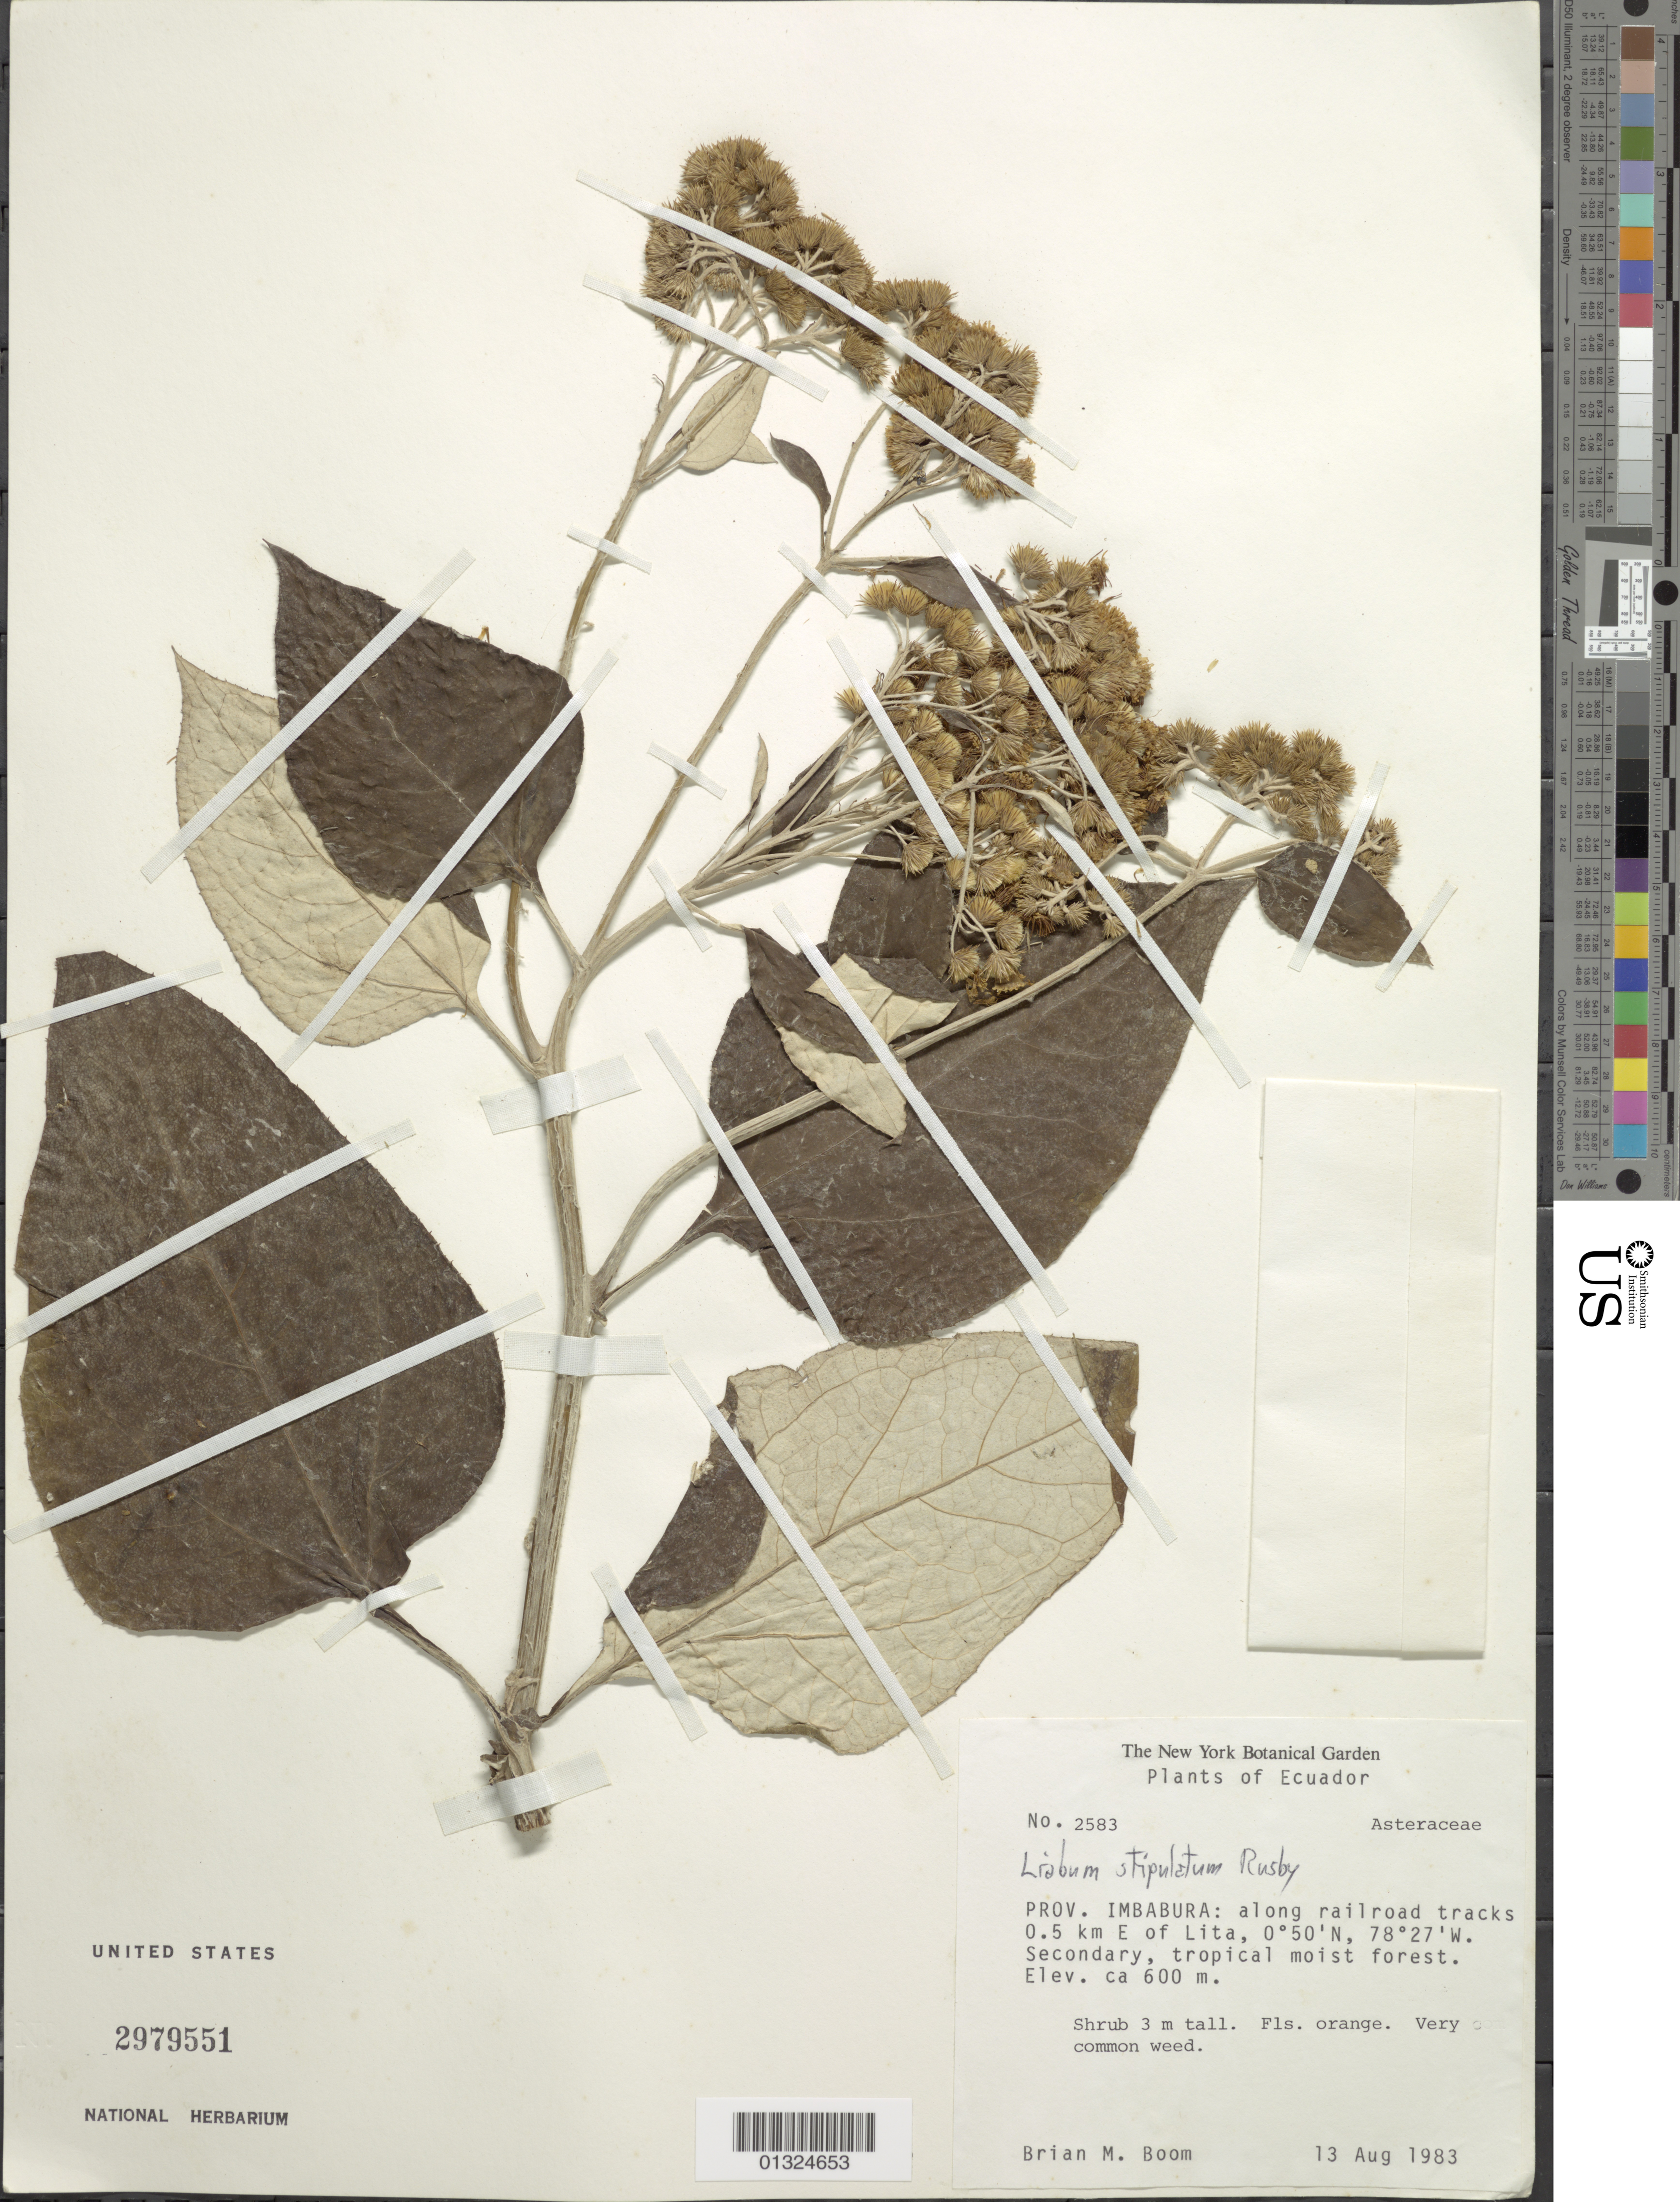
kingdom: Plantae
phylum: Tracheophyta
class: Magnoliopsida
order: Asterales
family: Asteraceae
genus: Liabum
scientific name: Liabum stipulatum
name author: Rusby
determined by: Robinson, Harold E., (US)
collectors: B. M. Boom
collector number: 2583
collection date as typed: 13 Aug 1983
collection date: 1983-08-13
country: Ecuador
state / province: Imbabura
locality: Along railroad tracks 0.5 km E of Lita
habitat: Secondary, tropical moist forest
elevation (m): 600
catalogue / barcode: US 2979551